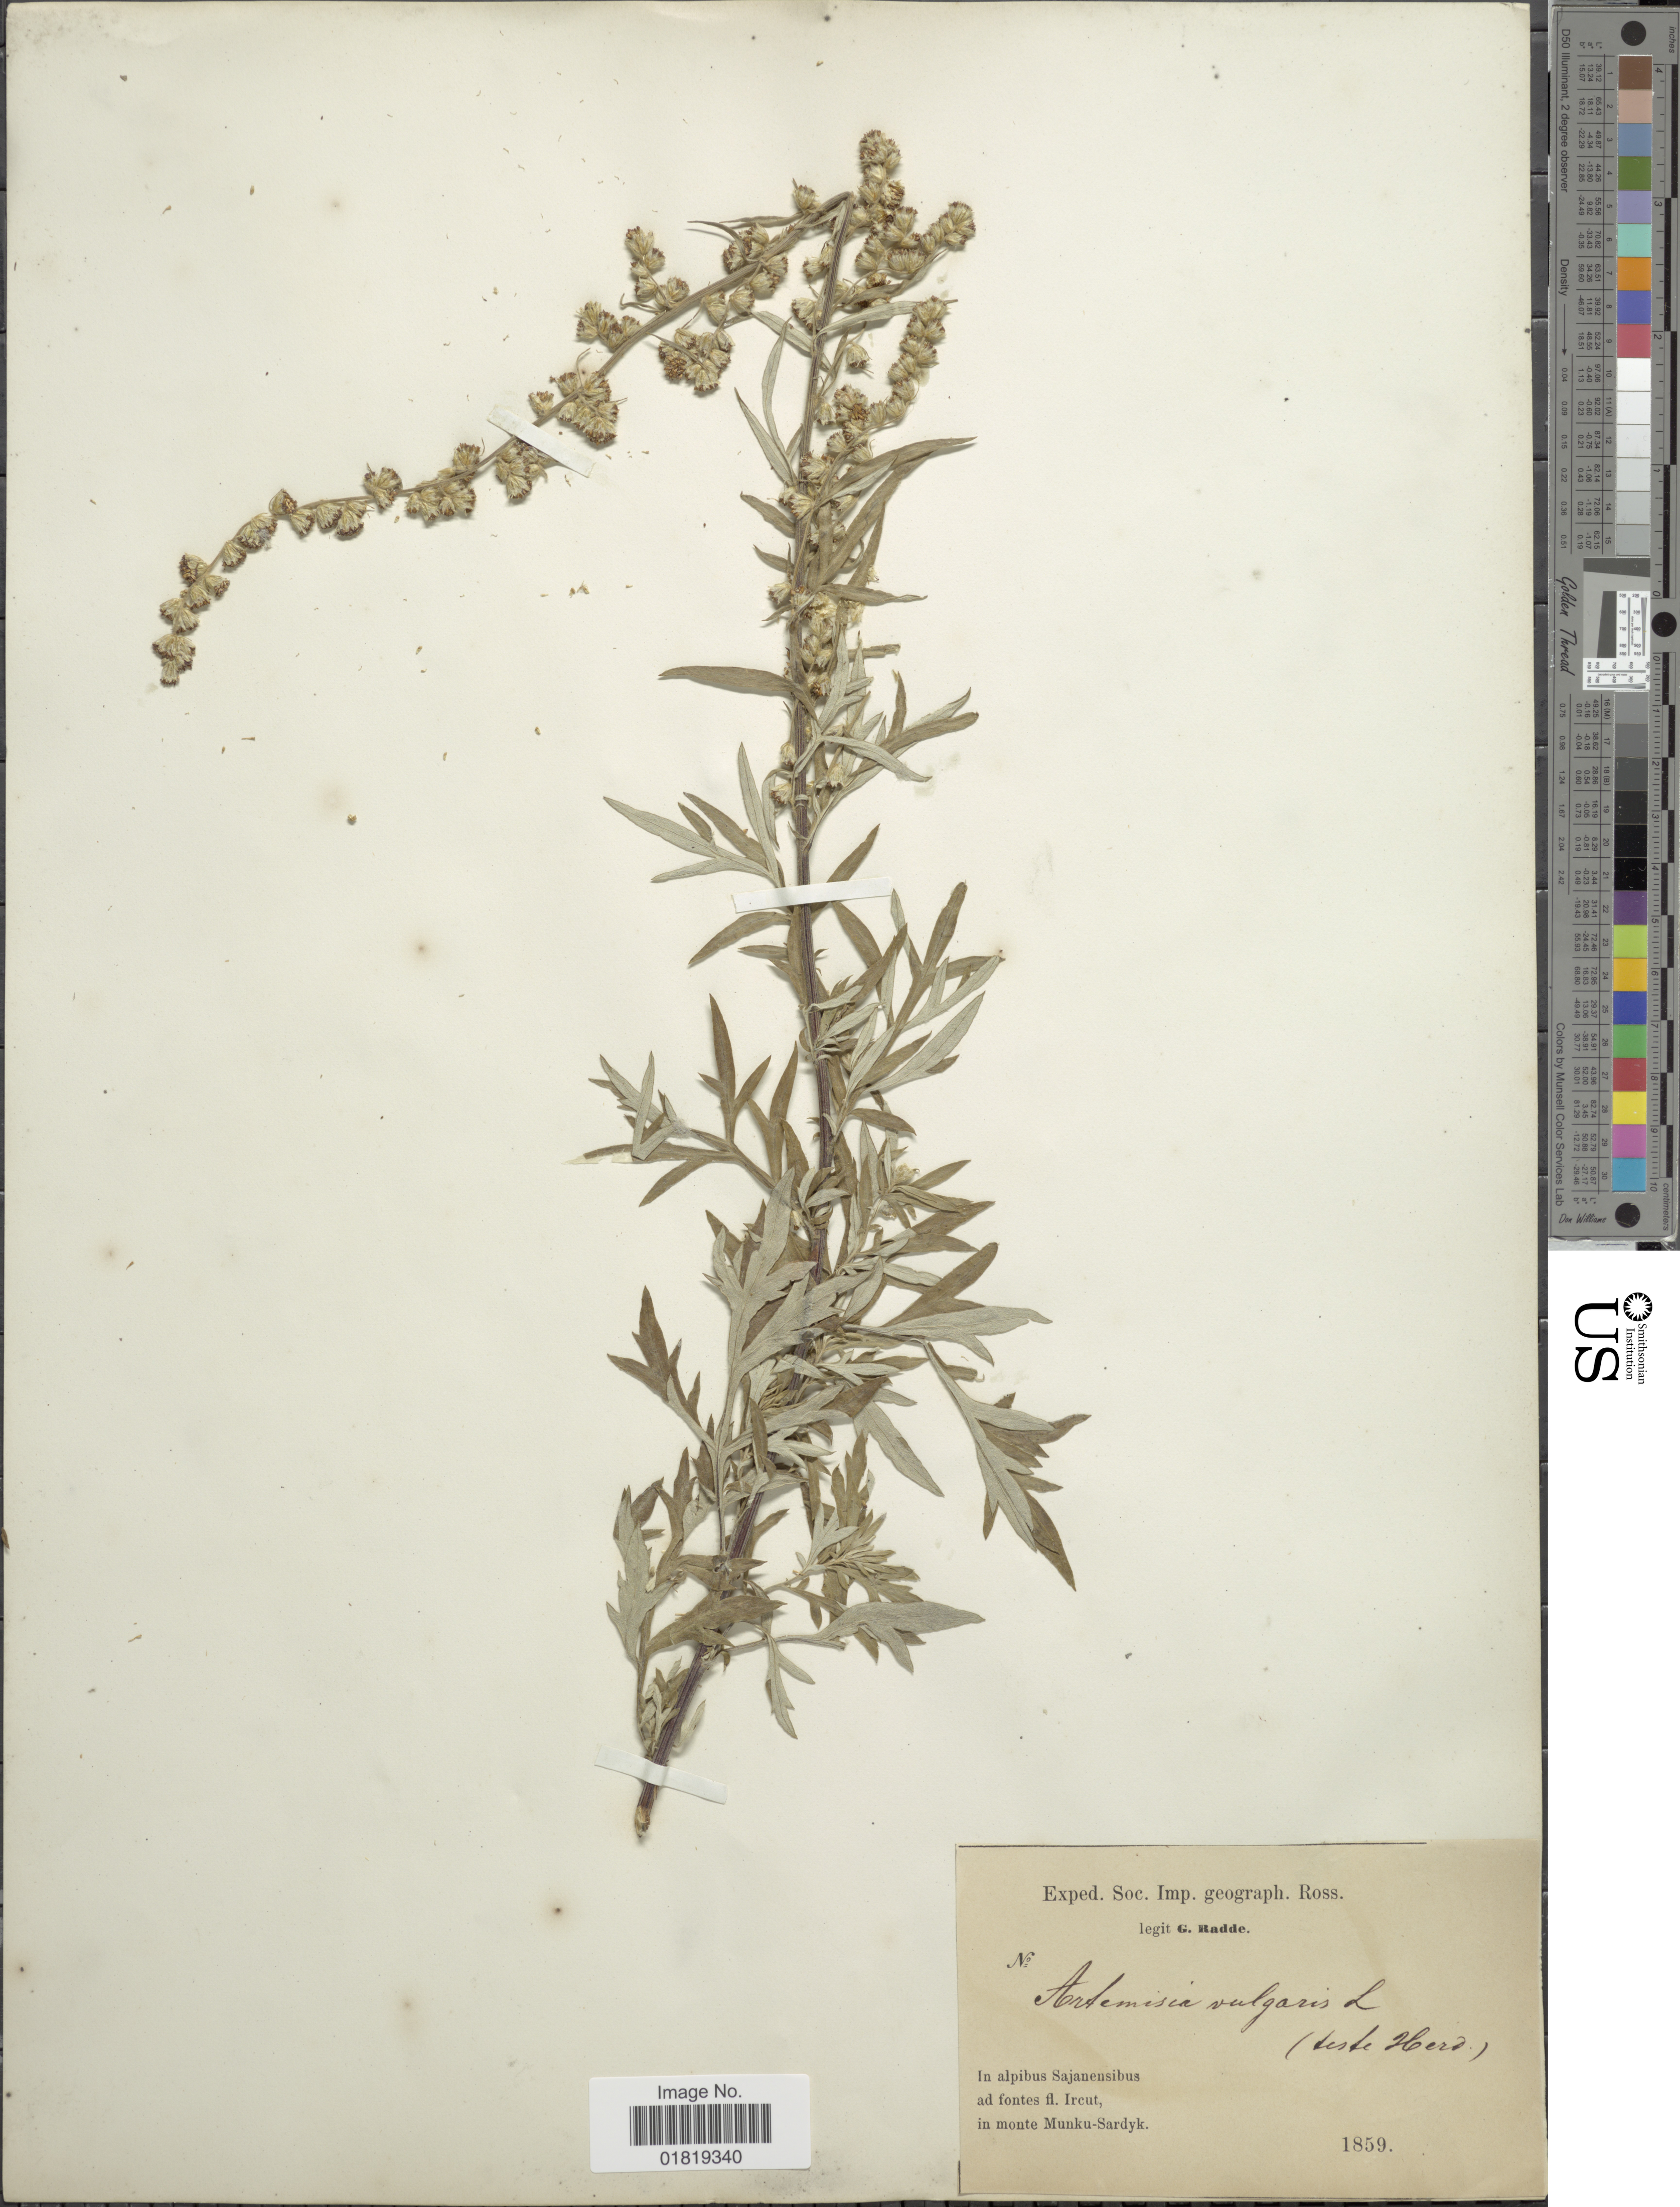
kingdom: Plantae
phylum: Tracheophyta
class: Magnoliopsida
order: Asterales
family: Asteraceae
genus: Artemisia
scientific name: Artemisia vulgaris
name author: L.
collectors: G. F. R. J. von Radde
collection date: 1859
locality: In alpibus Sajanensibus, ad fontes fl. Ircut, in monte Munku-Sardyk